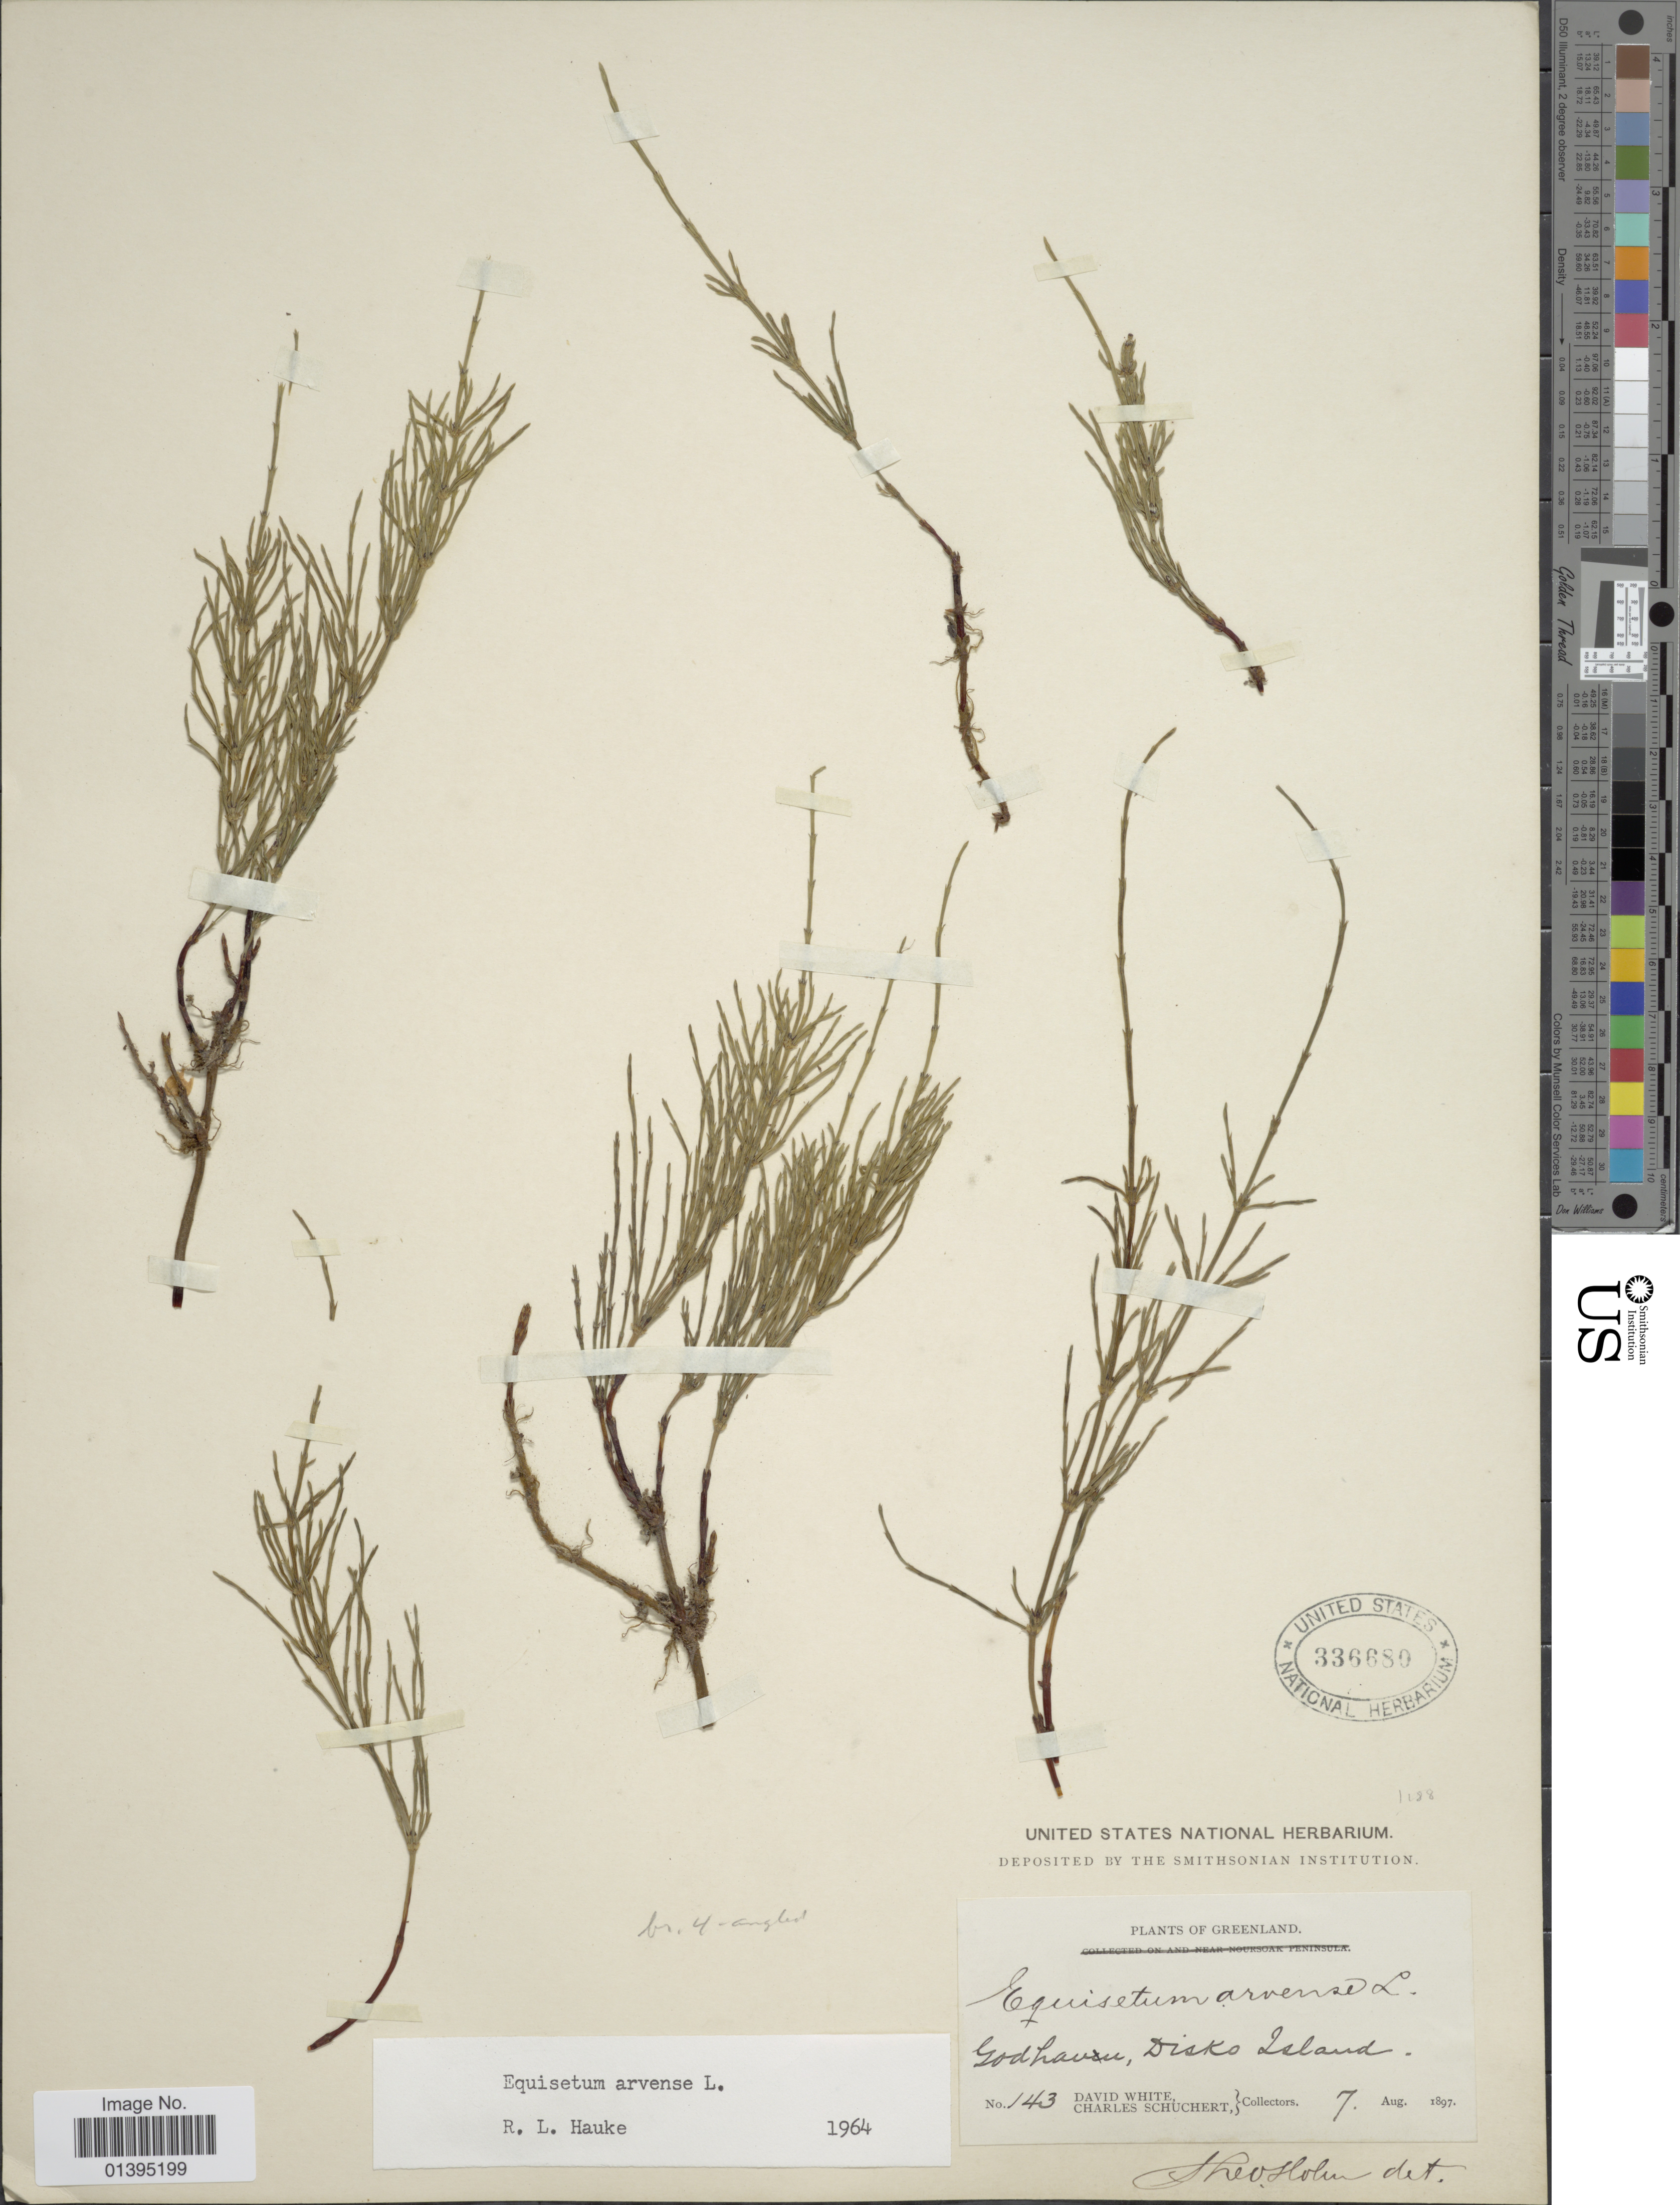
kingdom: Plantae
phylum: Tracheophyta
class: Polypodiopsida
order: Equisetales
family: Equisetaceae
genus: Equisetum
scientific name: Equisetum arvense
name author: L.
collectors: D. White & C. Schuchert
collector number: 143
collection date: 1897-08-07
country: Greenland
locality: Godhavn, Disko Island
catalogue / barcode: US 336680